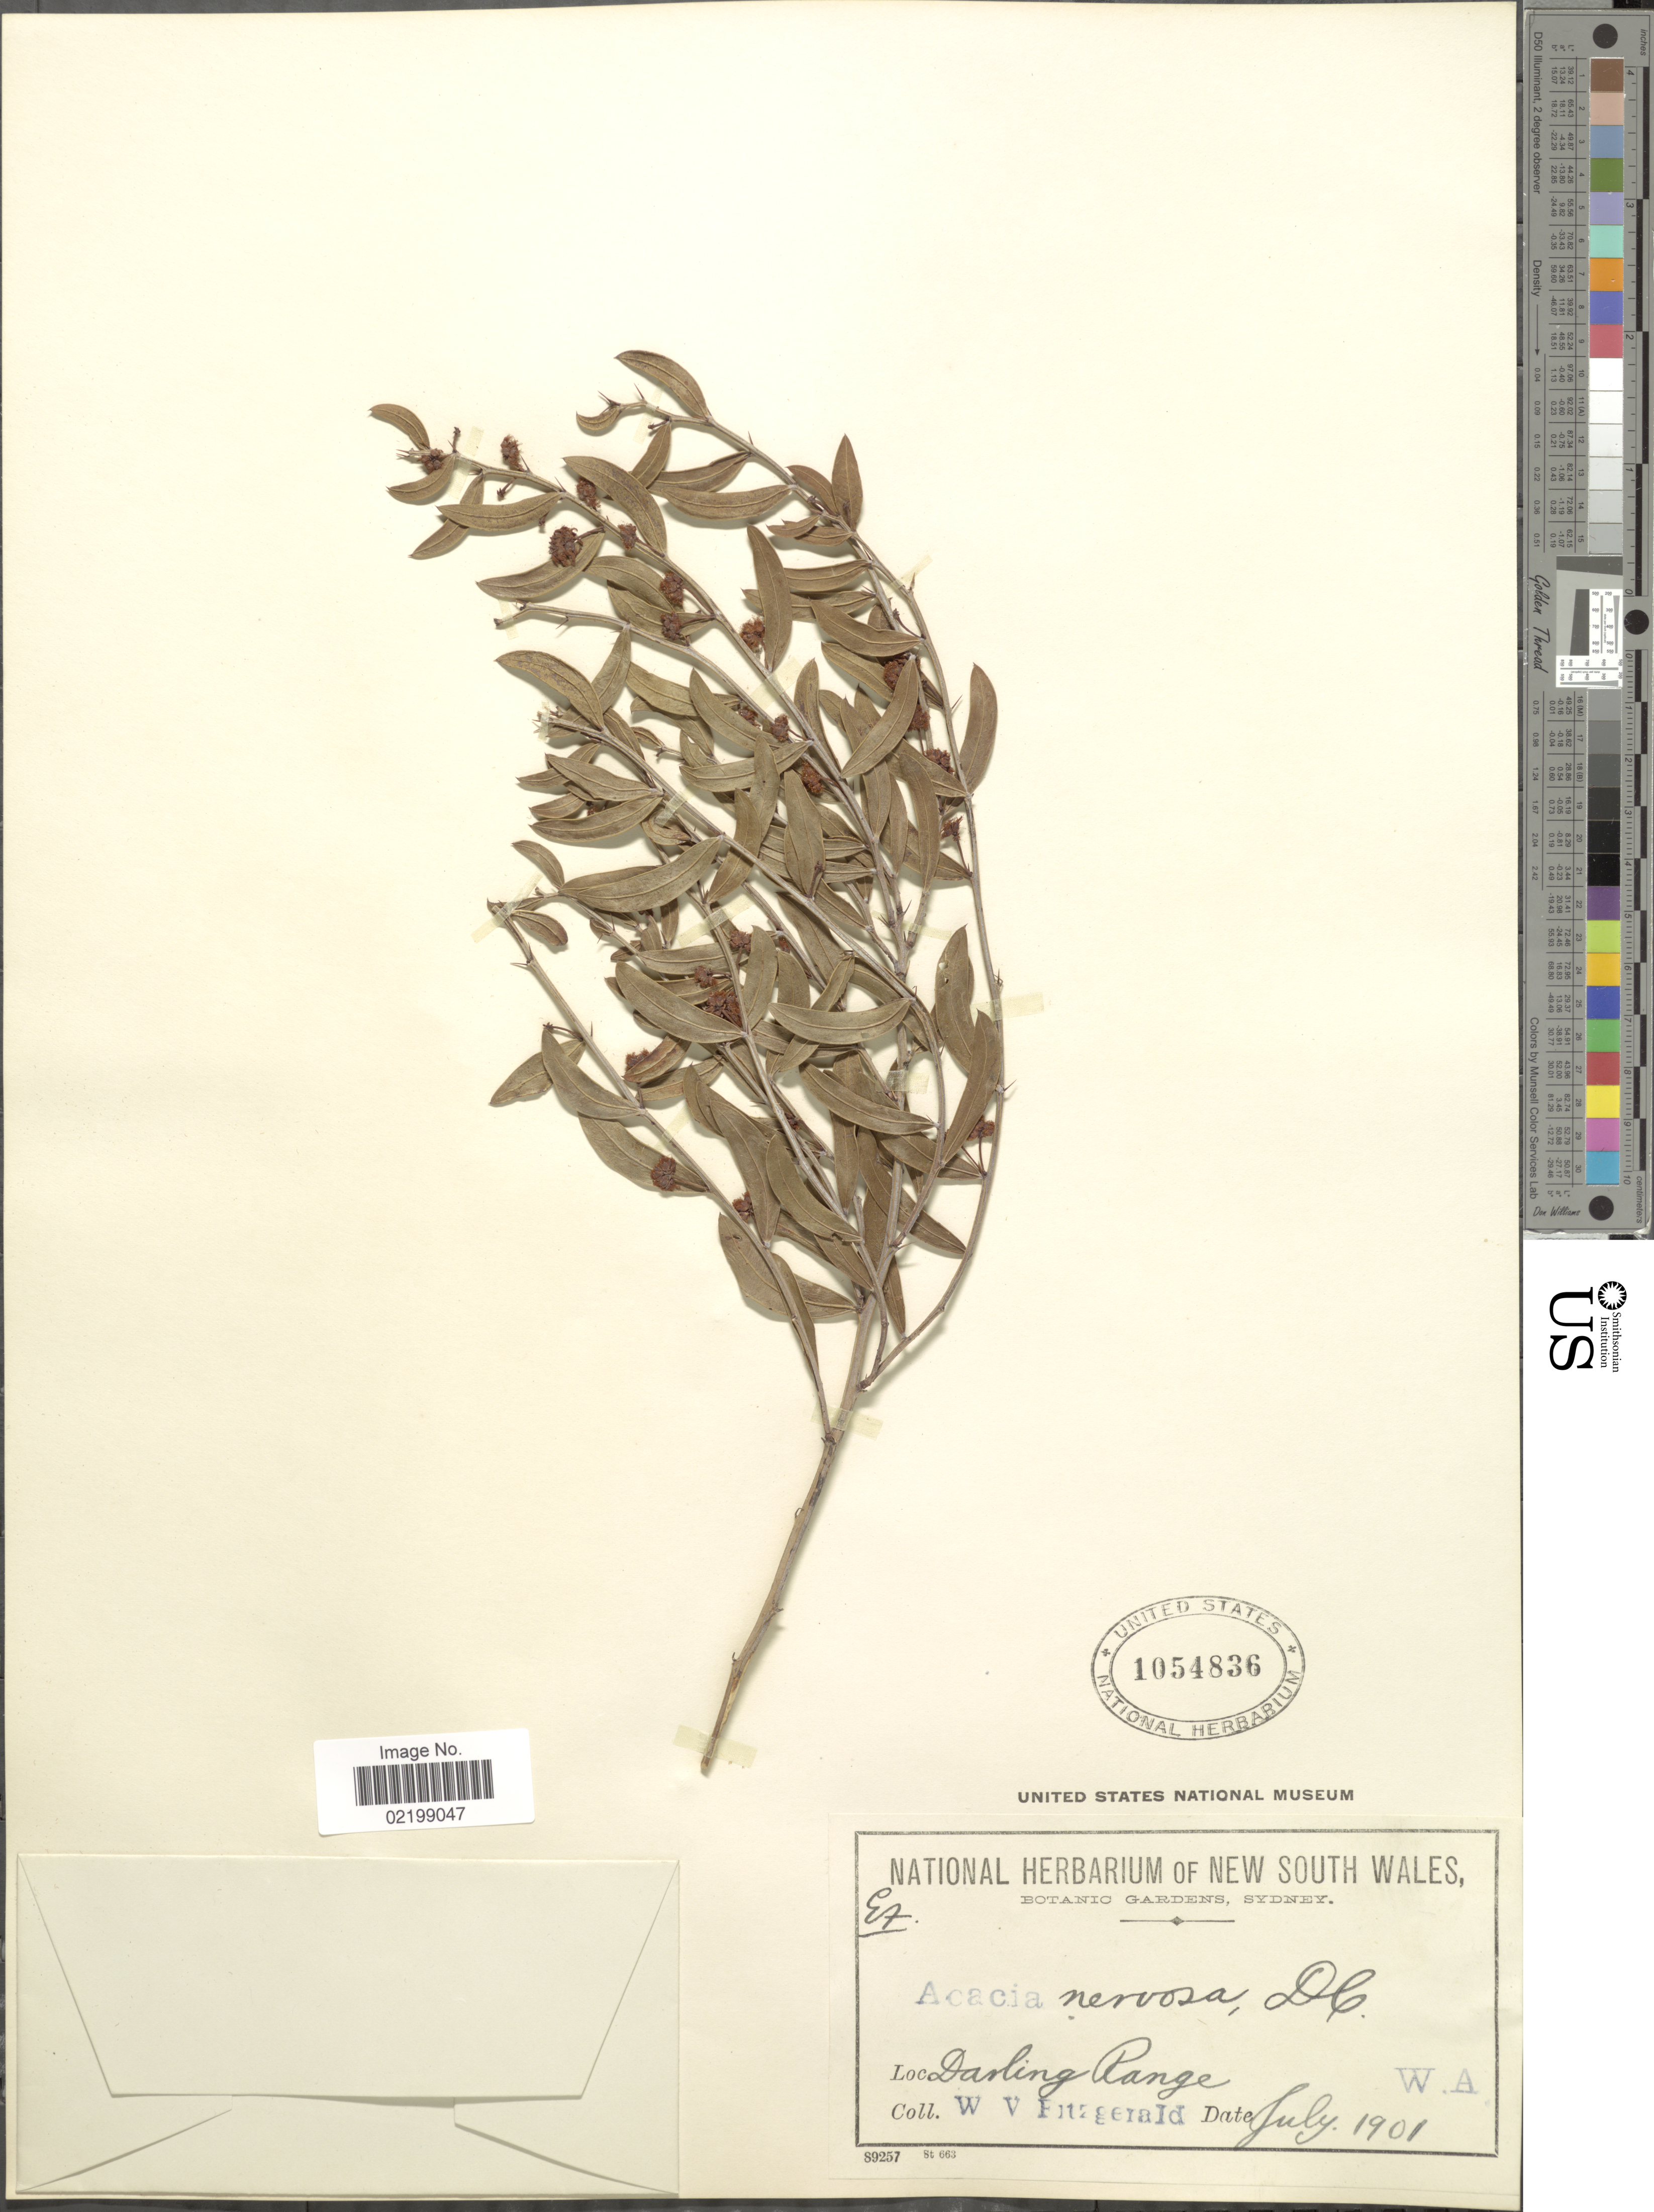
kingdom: Plantae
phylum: Tracheophyta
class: Magnoliopsida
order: Fabales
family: Fabaceae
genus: Acacia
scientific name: Acacia nervosa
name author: DC.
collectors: W. Fitzgerald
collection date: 1901-07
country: Australia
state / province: Western Australia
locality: Darling Range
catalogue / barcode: US 1054836